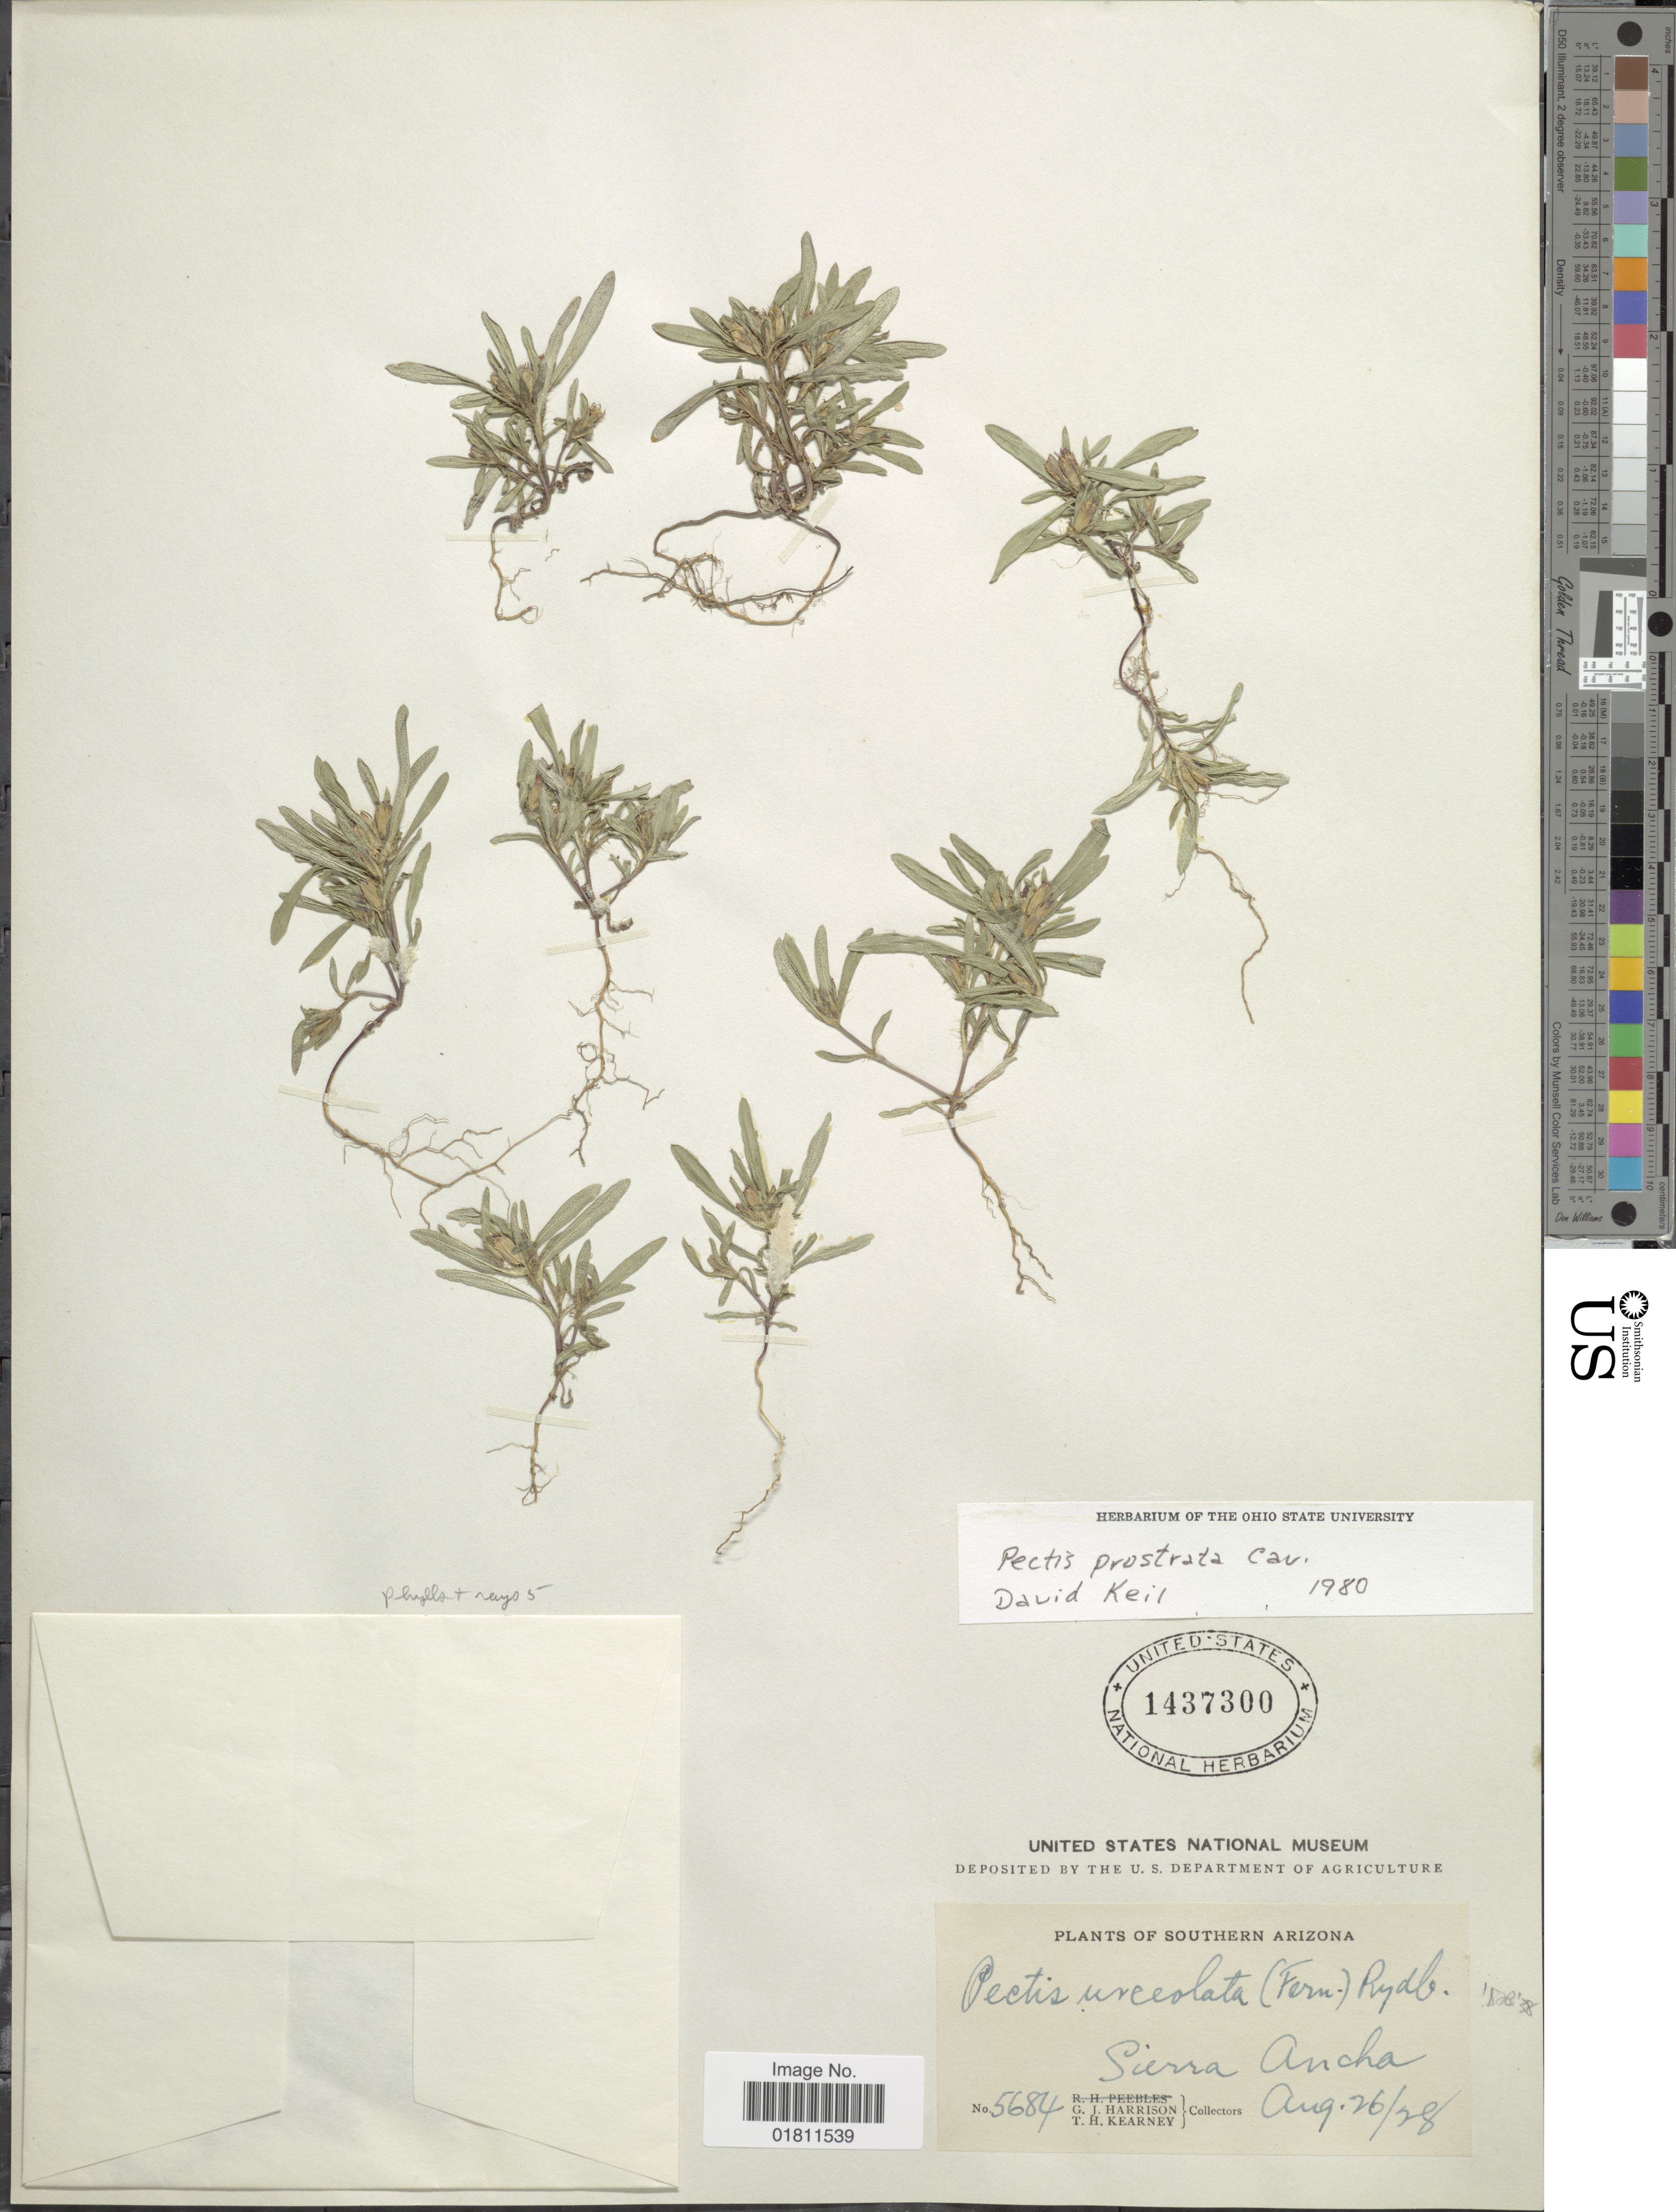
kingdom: Plantae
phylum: Tracheophyta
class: Magnoliopsida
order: Asterales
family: Asteraceae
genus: Pectis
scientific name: Pectis prostrata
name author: Cav.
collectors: G. J. Harrison & T. H. Kearney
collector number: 5684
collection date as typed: Transcribed d/m/y: 26/8/28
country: United States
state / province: Arizona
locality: Southern Arizona. Sierra Ancha.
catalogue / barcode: US 1437300